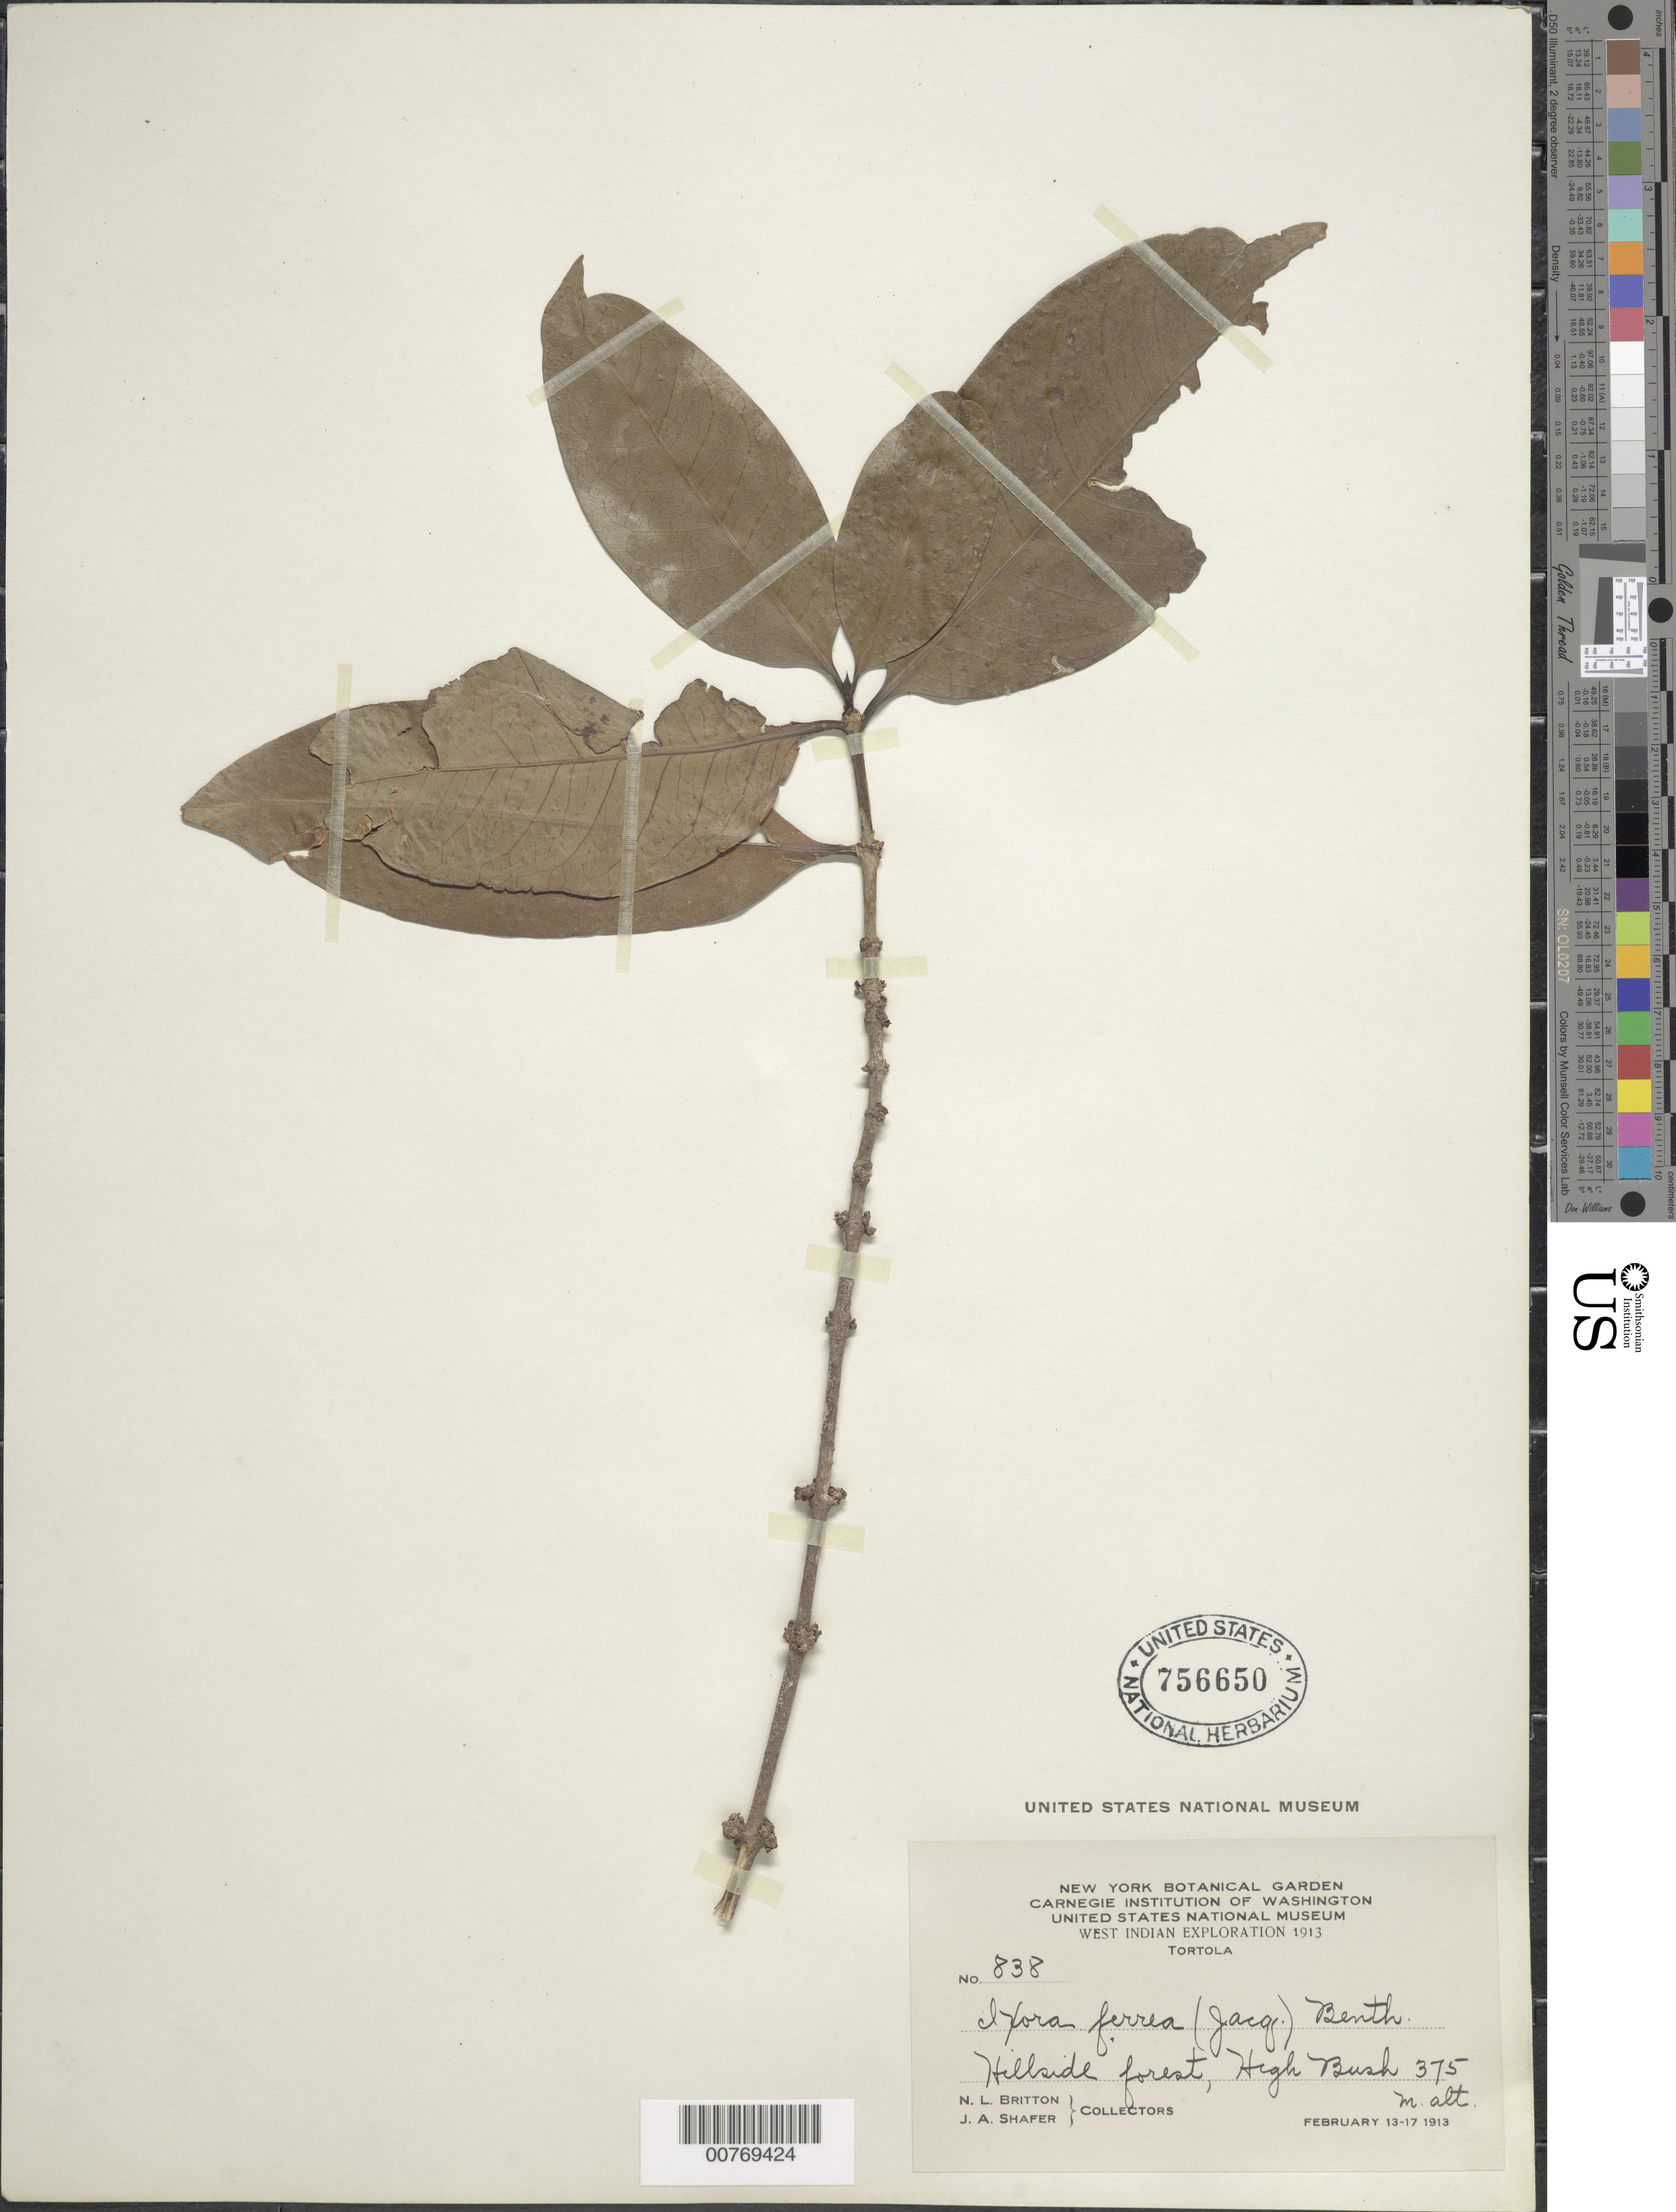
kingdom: Plantae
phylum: Tracheophyta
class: Magnoliopsida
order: Gentianales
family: Rubiaceae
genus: Ixora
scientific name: Ixora ferrea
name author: (Jacq.) Benth.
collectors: N. Britton & J. A. Shafer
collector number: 838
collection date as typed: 13 Feb 1913 to 17 Feb 1913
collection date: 1913-02-13/1913-02-17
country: British Virgin Islands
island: Tortola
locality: Hillside forest, High Bush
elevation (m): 375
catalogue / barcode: US 756650